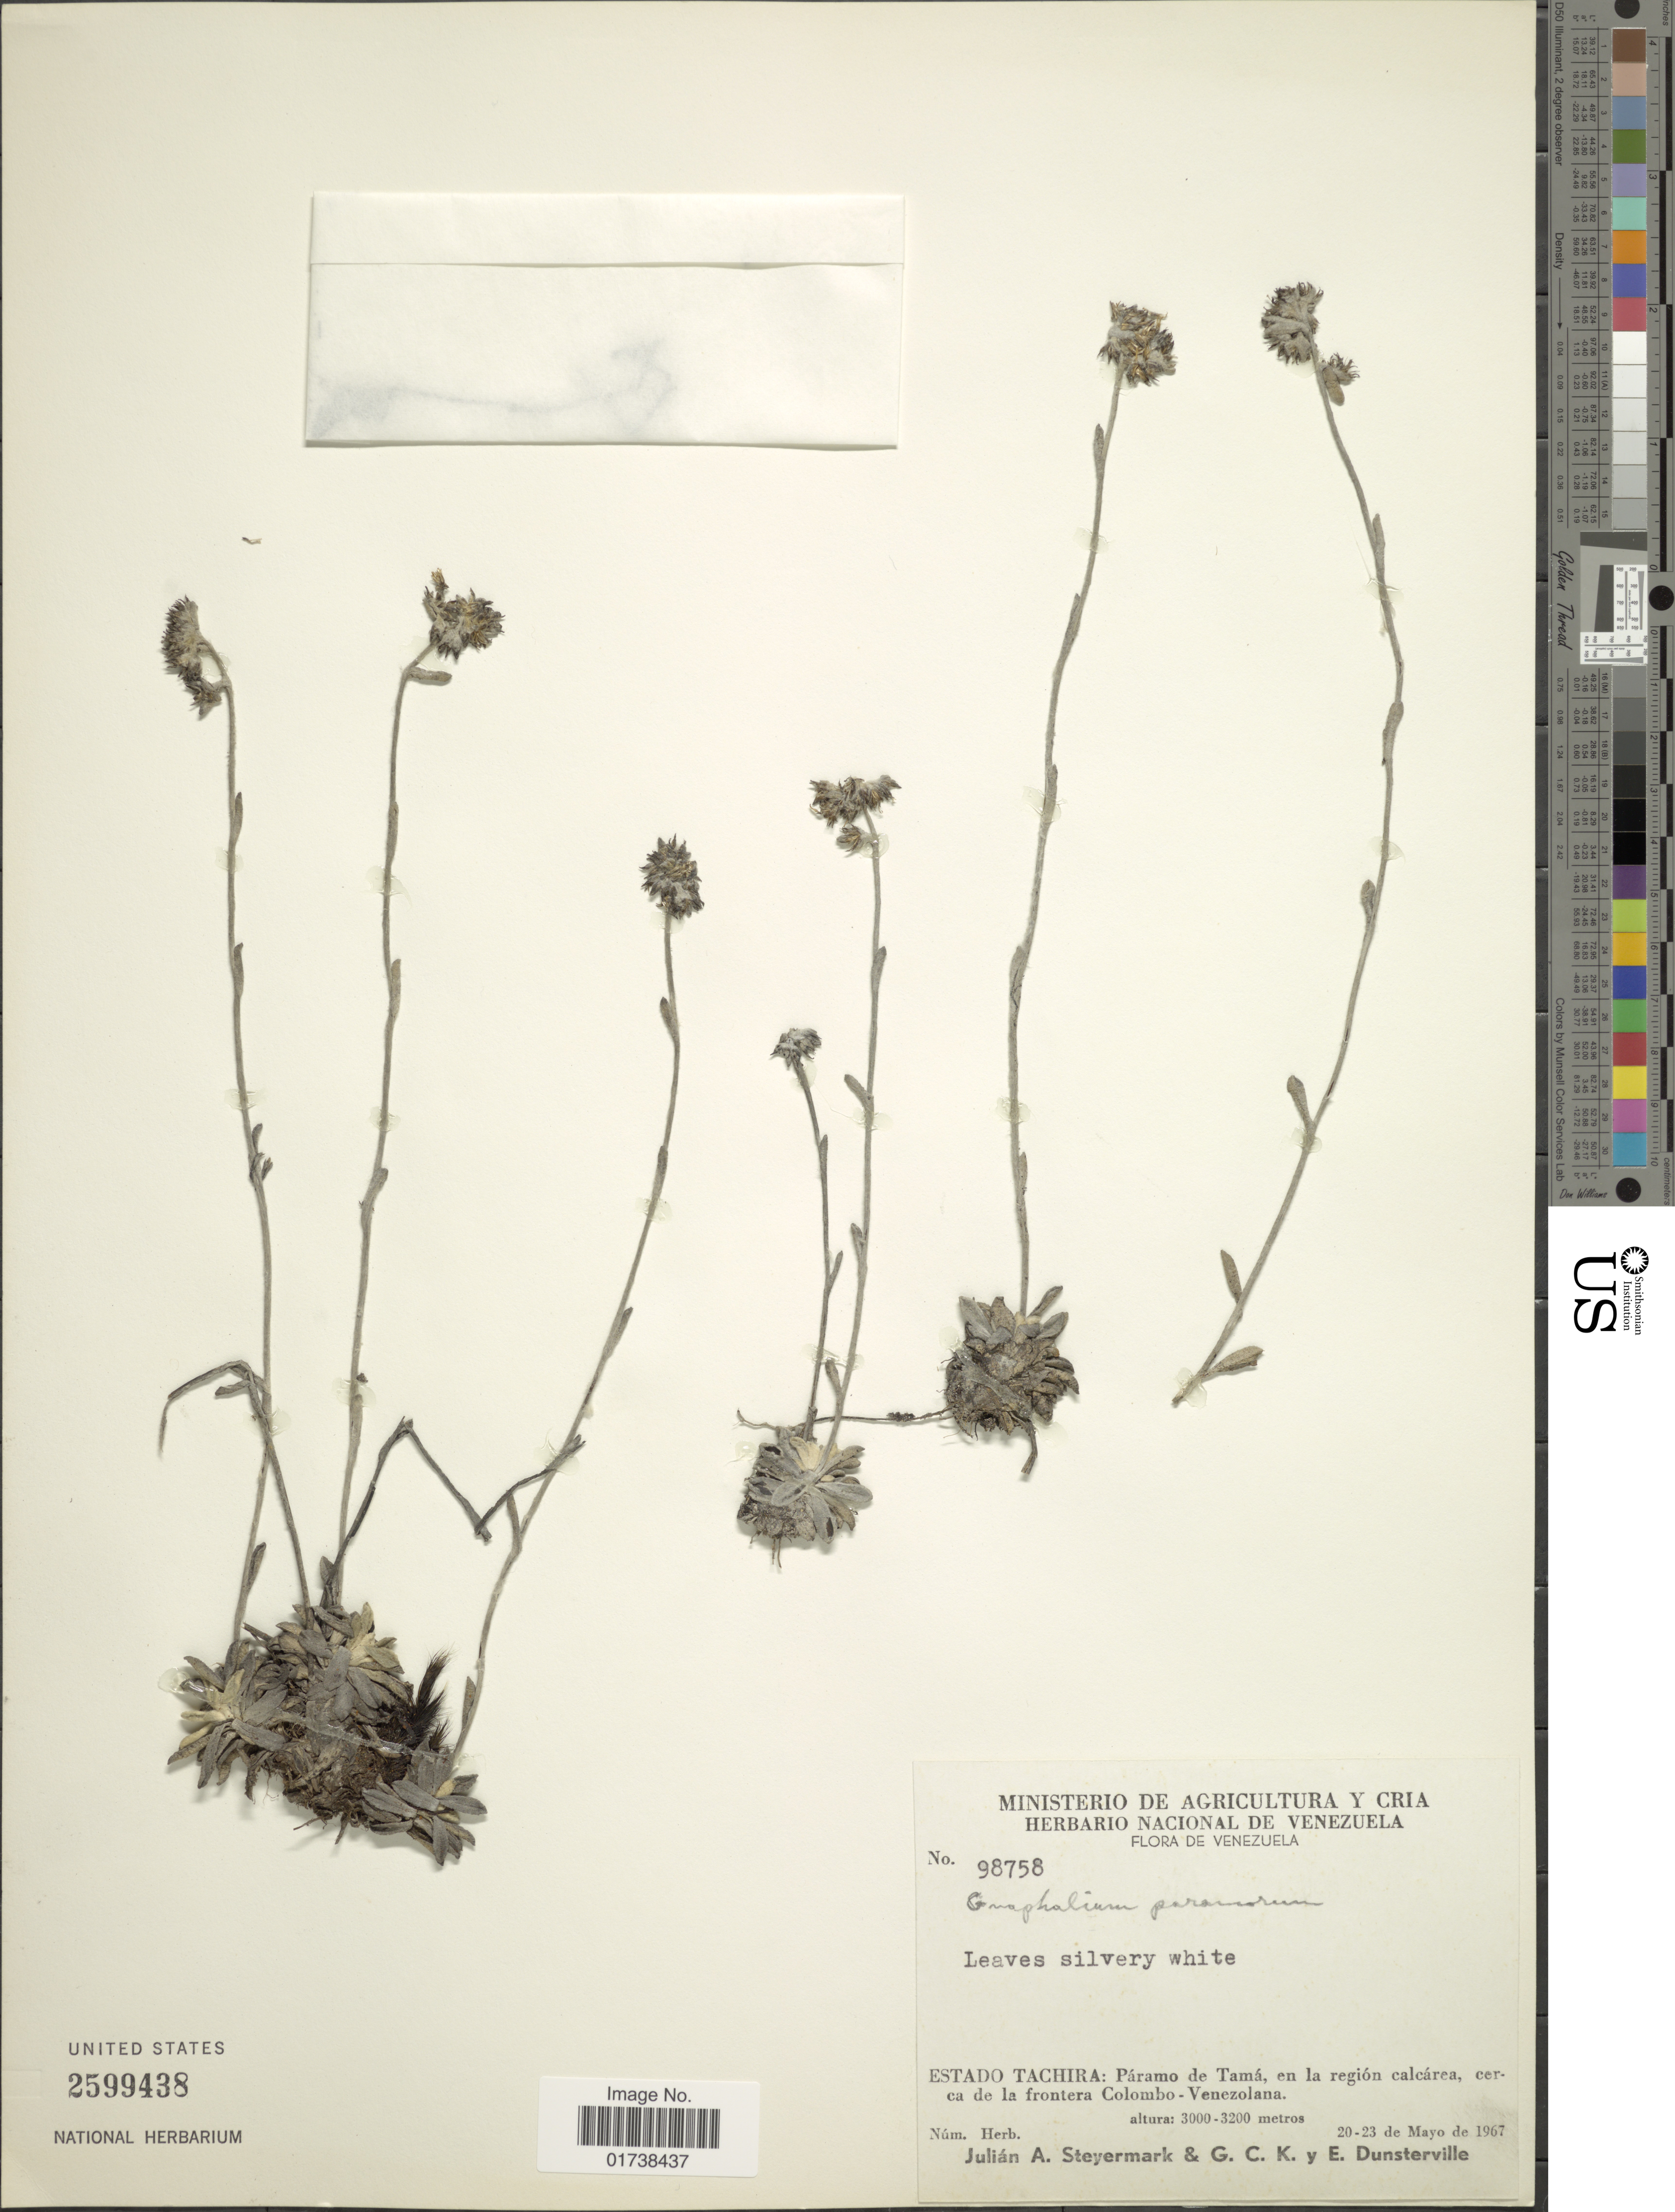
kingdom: Plantae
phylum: Tracheophyta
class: Magnoliopsida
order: Asterales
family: Asteraceae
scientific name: Orognaphalon paramorum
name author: (S.F. Blake) G.L. Nesom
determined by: Nesom, Guy L.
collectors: J. Steyermark, G. C. K. Dunsterville & E. Dunsterville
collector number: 98758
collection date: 1967-05-20/1967-05-23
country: Venezuela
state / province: Tachira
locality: Paramo de Tama, en la region calcarea, cerca de la frontera Colombo-Venezolana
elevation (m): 3000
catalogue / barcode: US 2599438